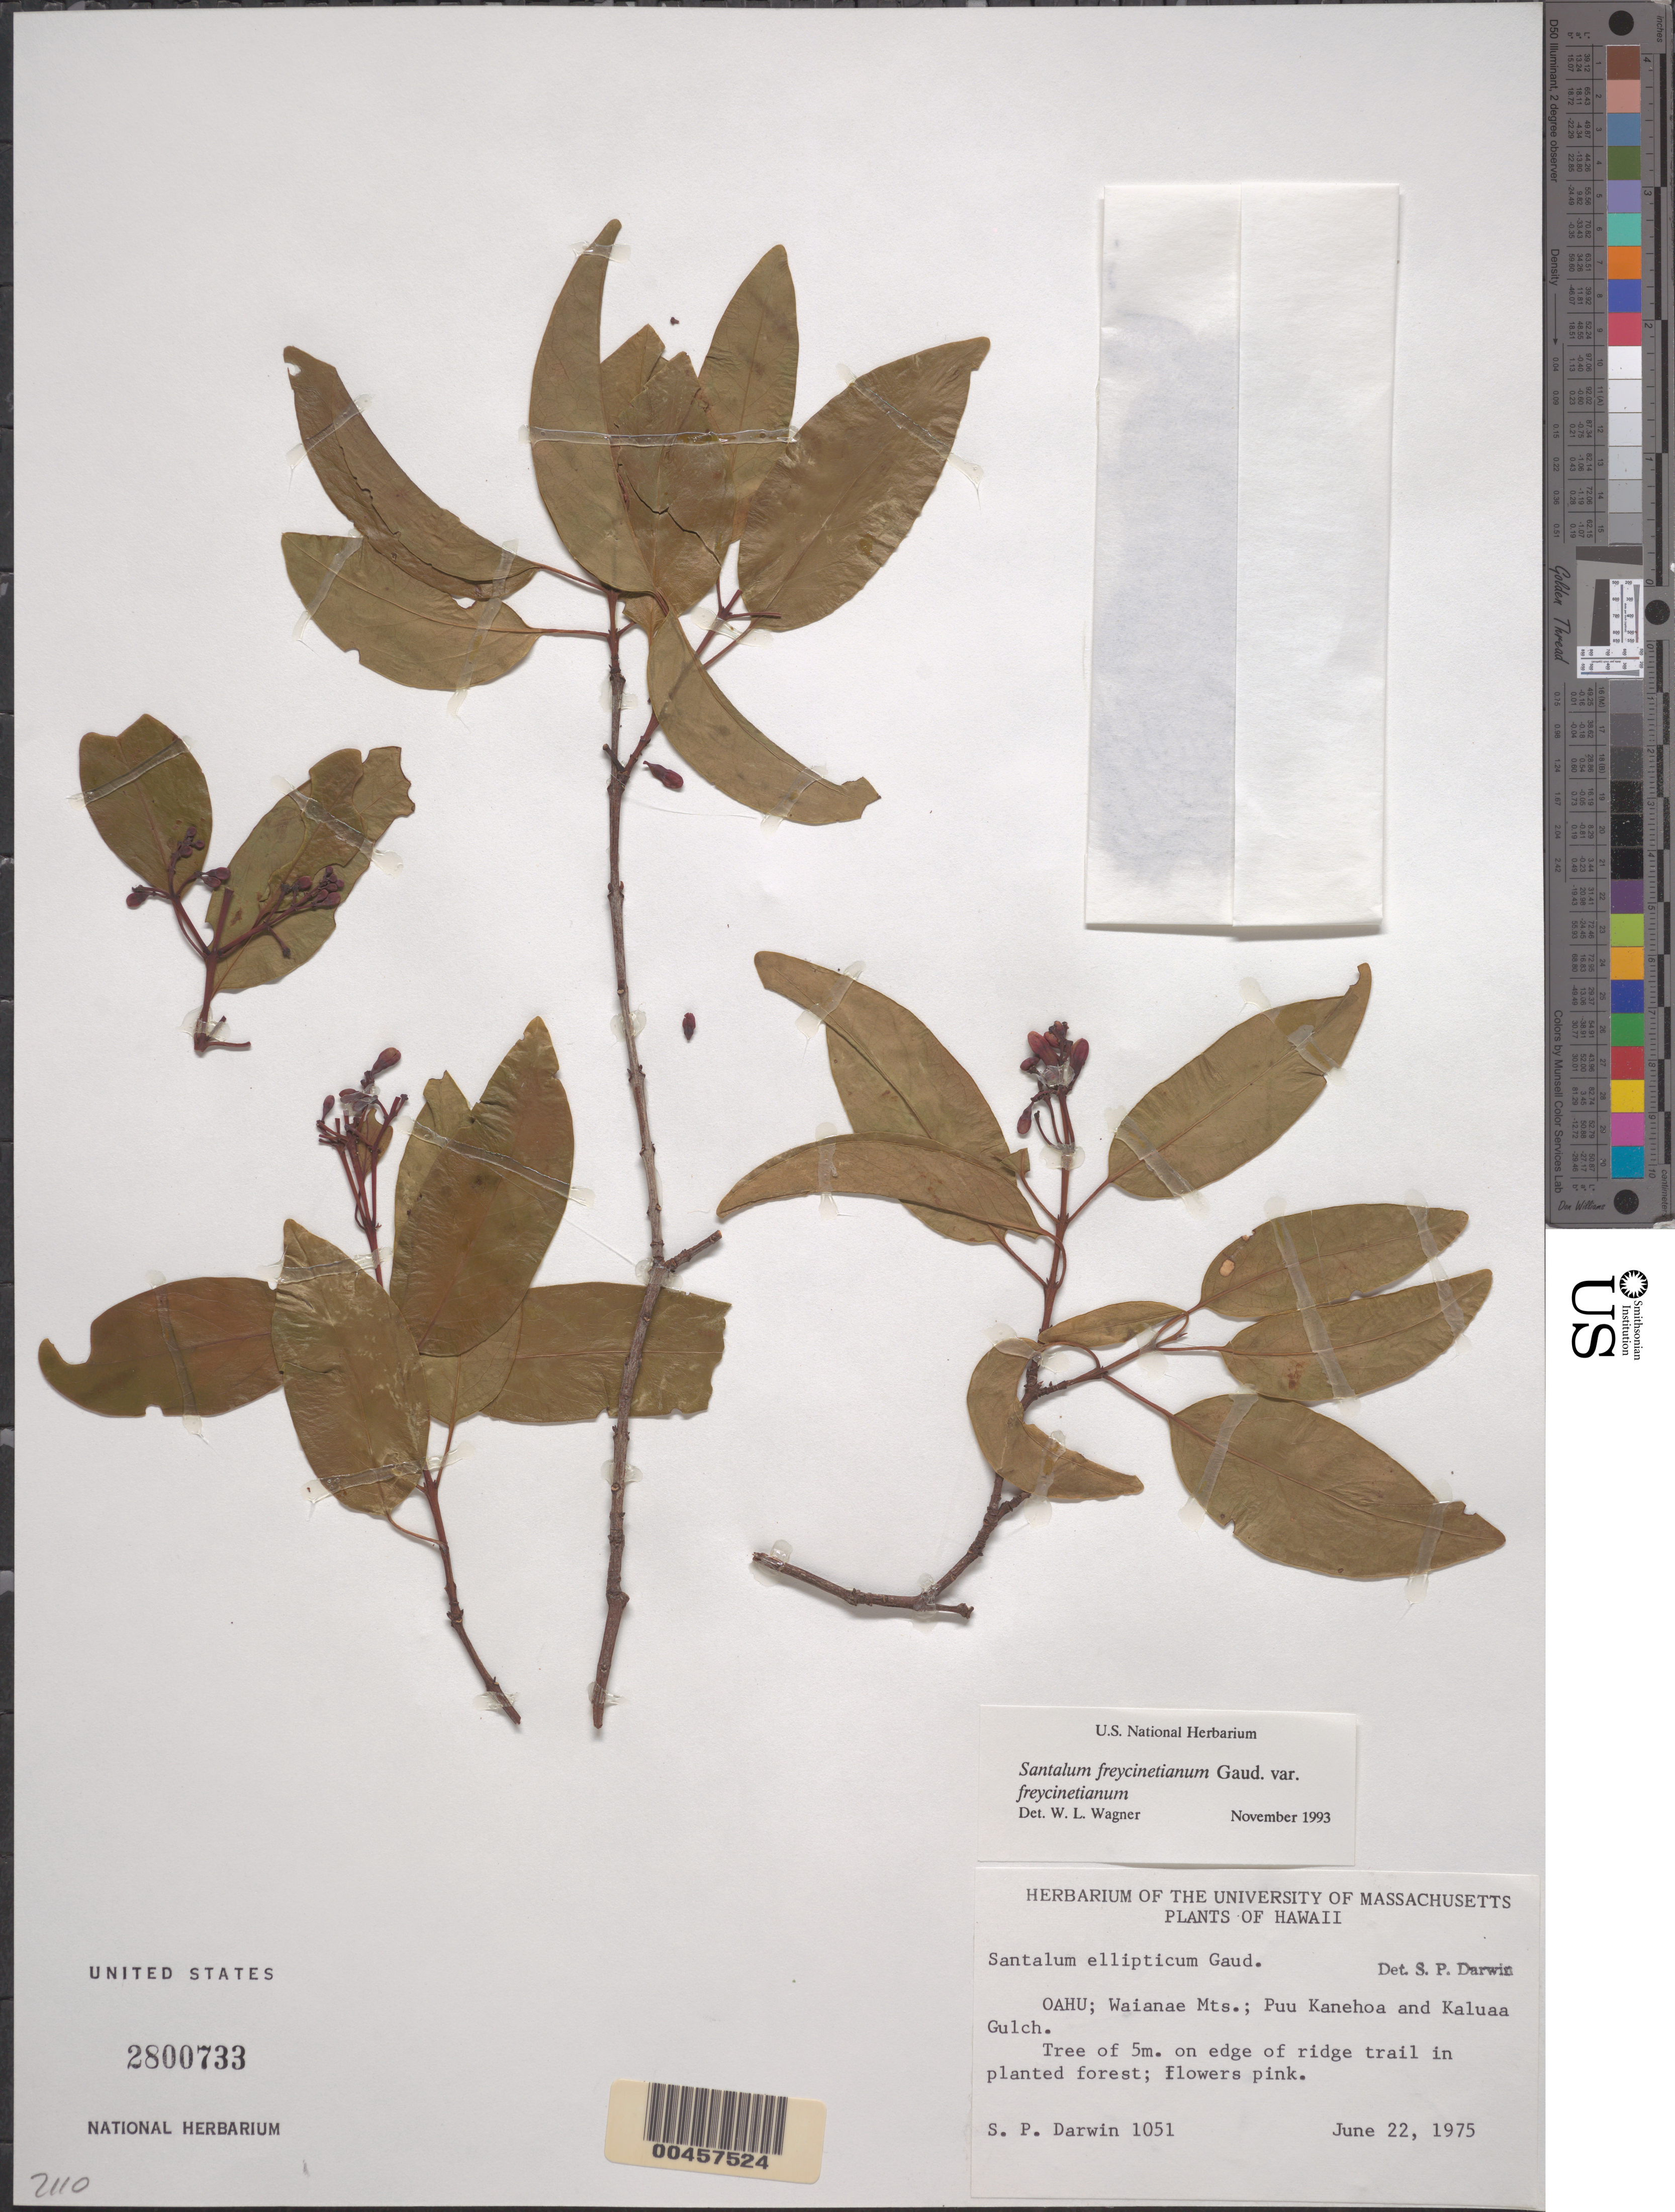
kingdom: Plantae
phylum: Tracheophyta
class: Magnoliopsida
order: Santalales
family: Santalaceae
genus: Santalum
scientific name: Santalum freycinetianum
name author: Gaudich.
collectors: S. P. Darwin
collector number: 1051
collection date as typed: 22 Jun 1975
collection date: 1975-06-22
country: United States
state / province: Hawaii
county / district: Honolulu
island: Oahu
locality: Waianae Mountains, Puu Kanehoa and Kaluaa Gulch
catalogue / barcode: US 2800733